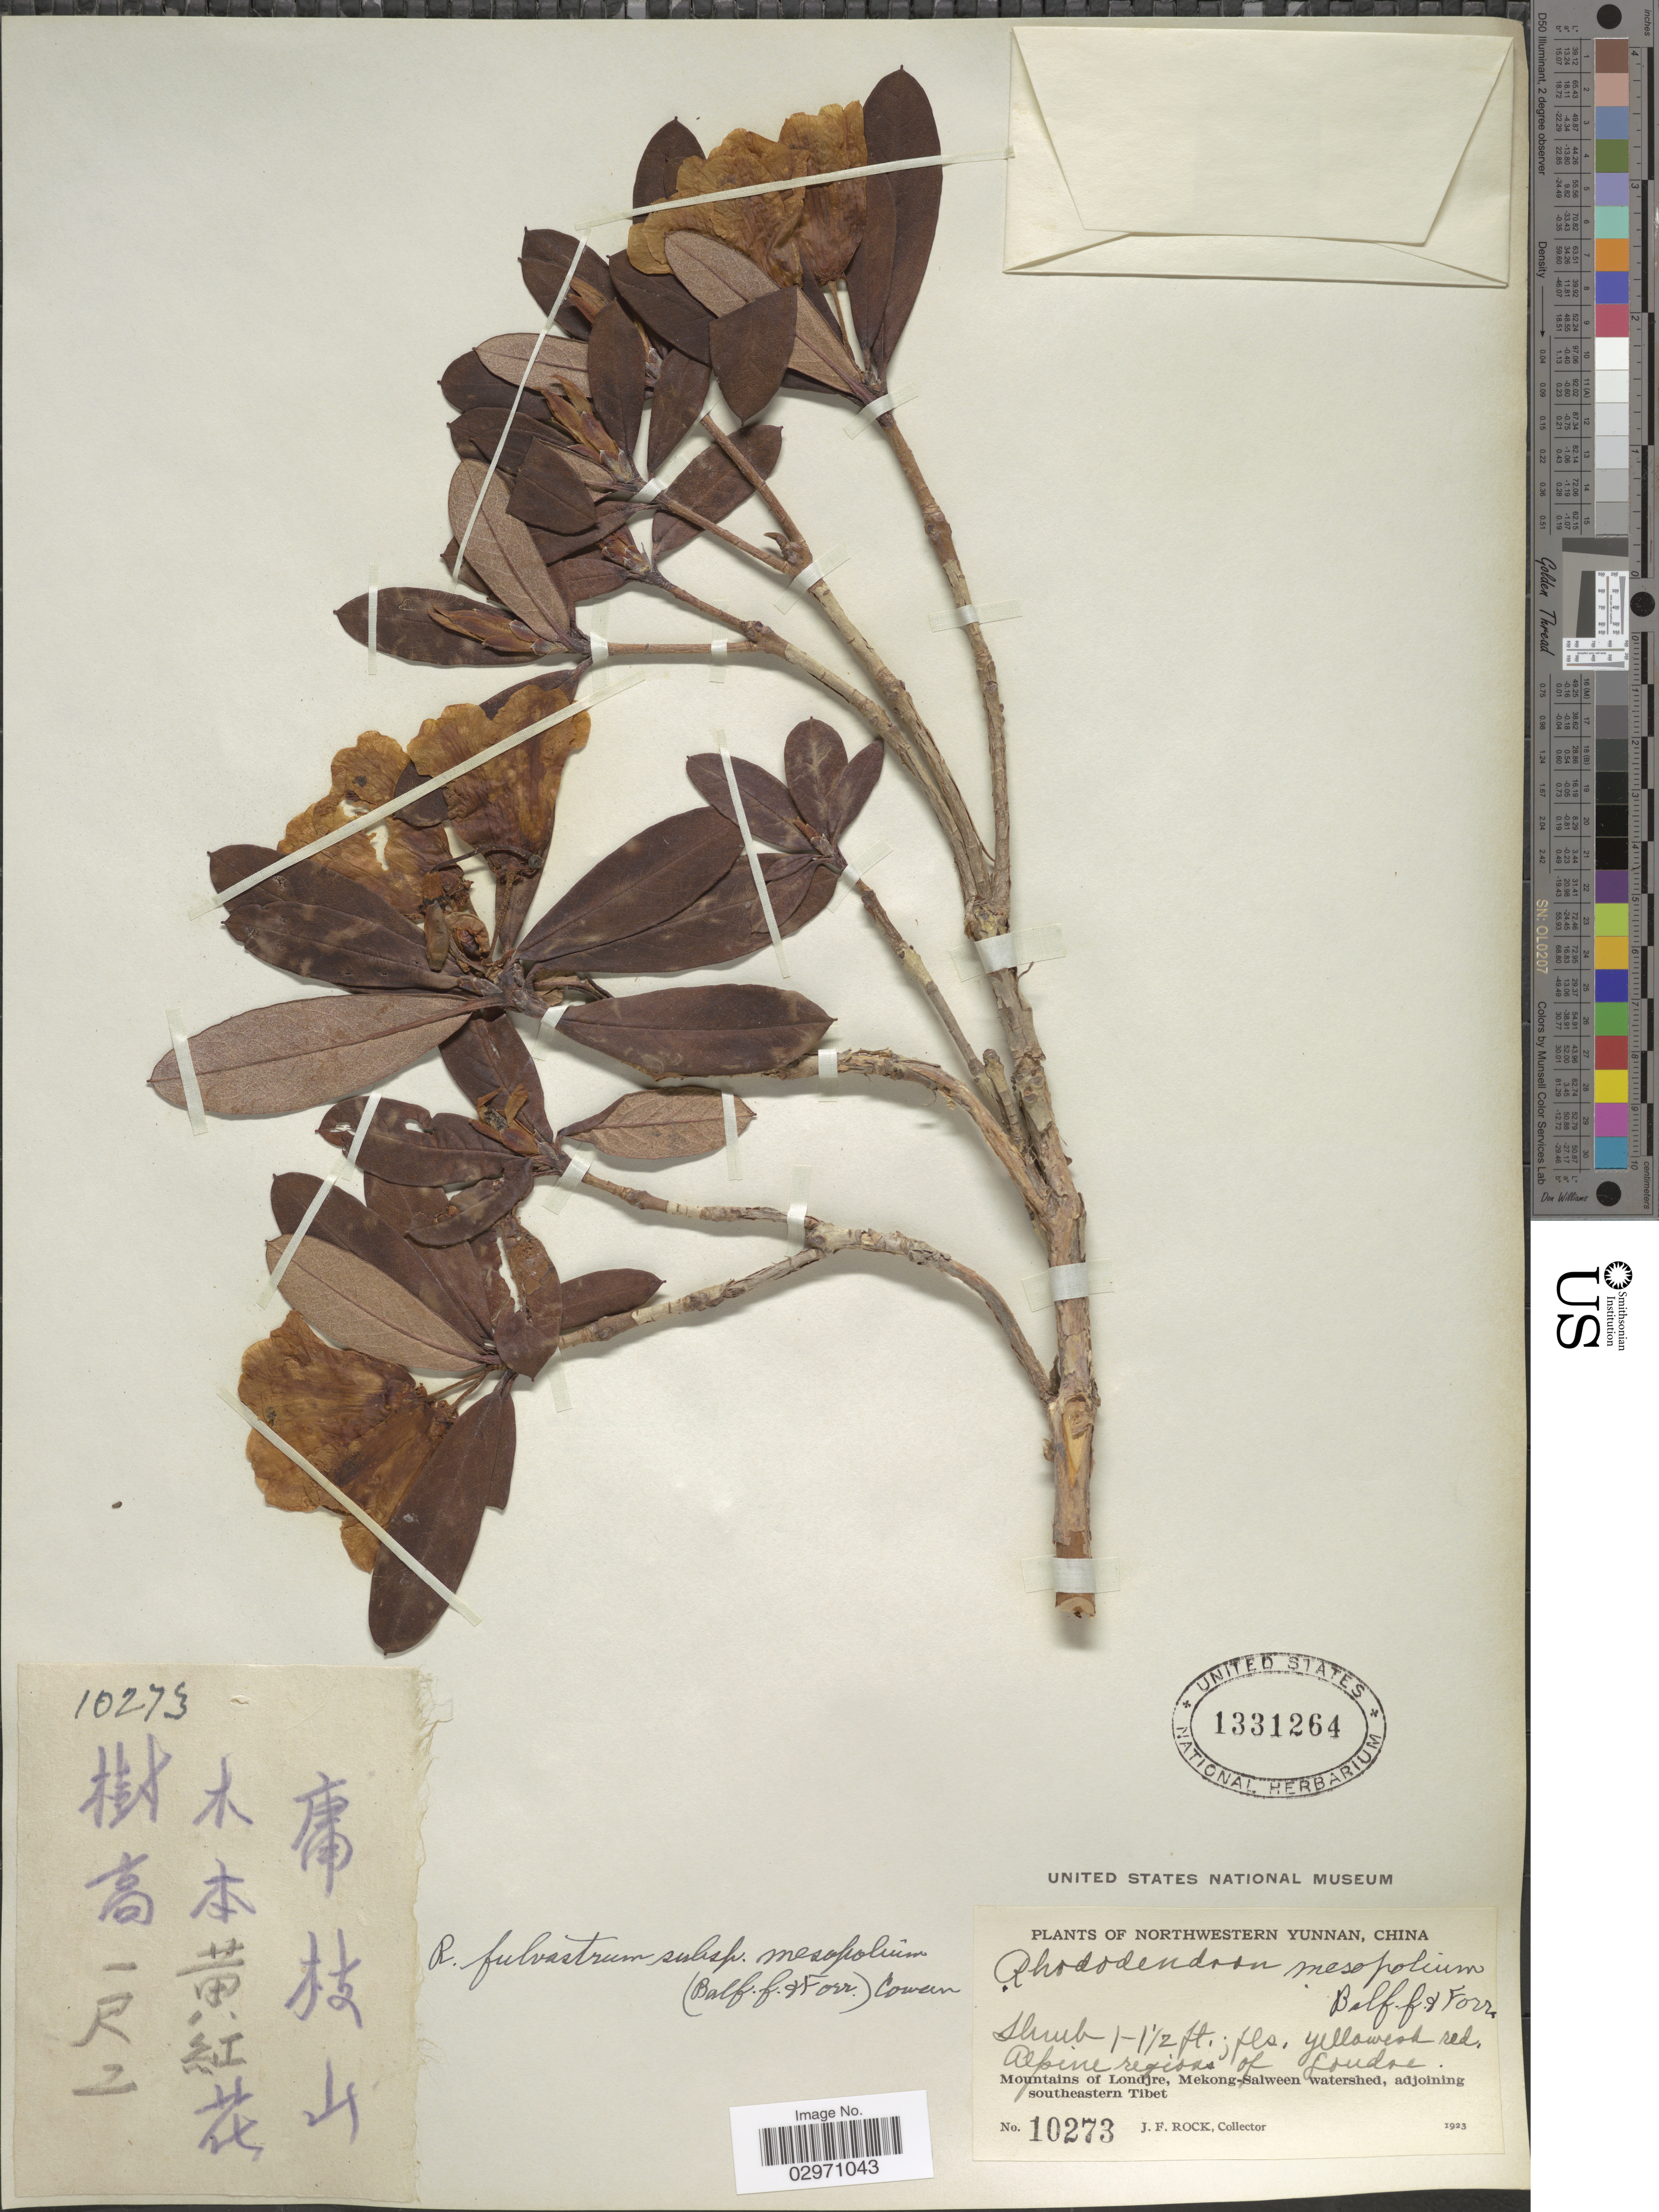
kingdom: Plantae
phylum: Tracheophyta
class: Magnoliopsida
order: Ericales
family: Ericaceae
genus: Rhododendron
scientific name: Rhododendron fulvastrum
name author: Balf. f. & Forrest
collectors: J. Rock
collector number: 10273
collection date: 1923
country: China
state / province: Yunnan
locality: Northwestern Yunnan. Alpine regions of Londre. Mountains of Londjre, Mekong-Salween watershed, adjoining southeastern Tibet.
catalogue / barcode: US 1331264